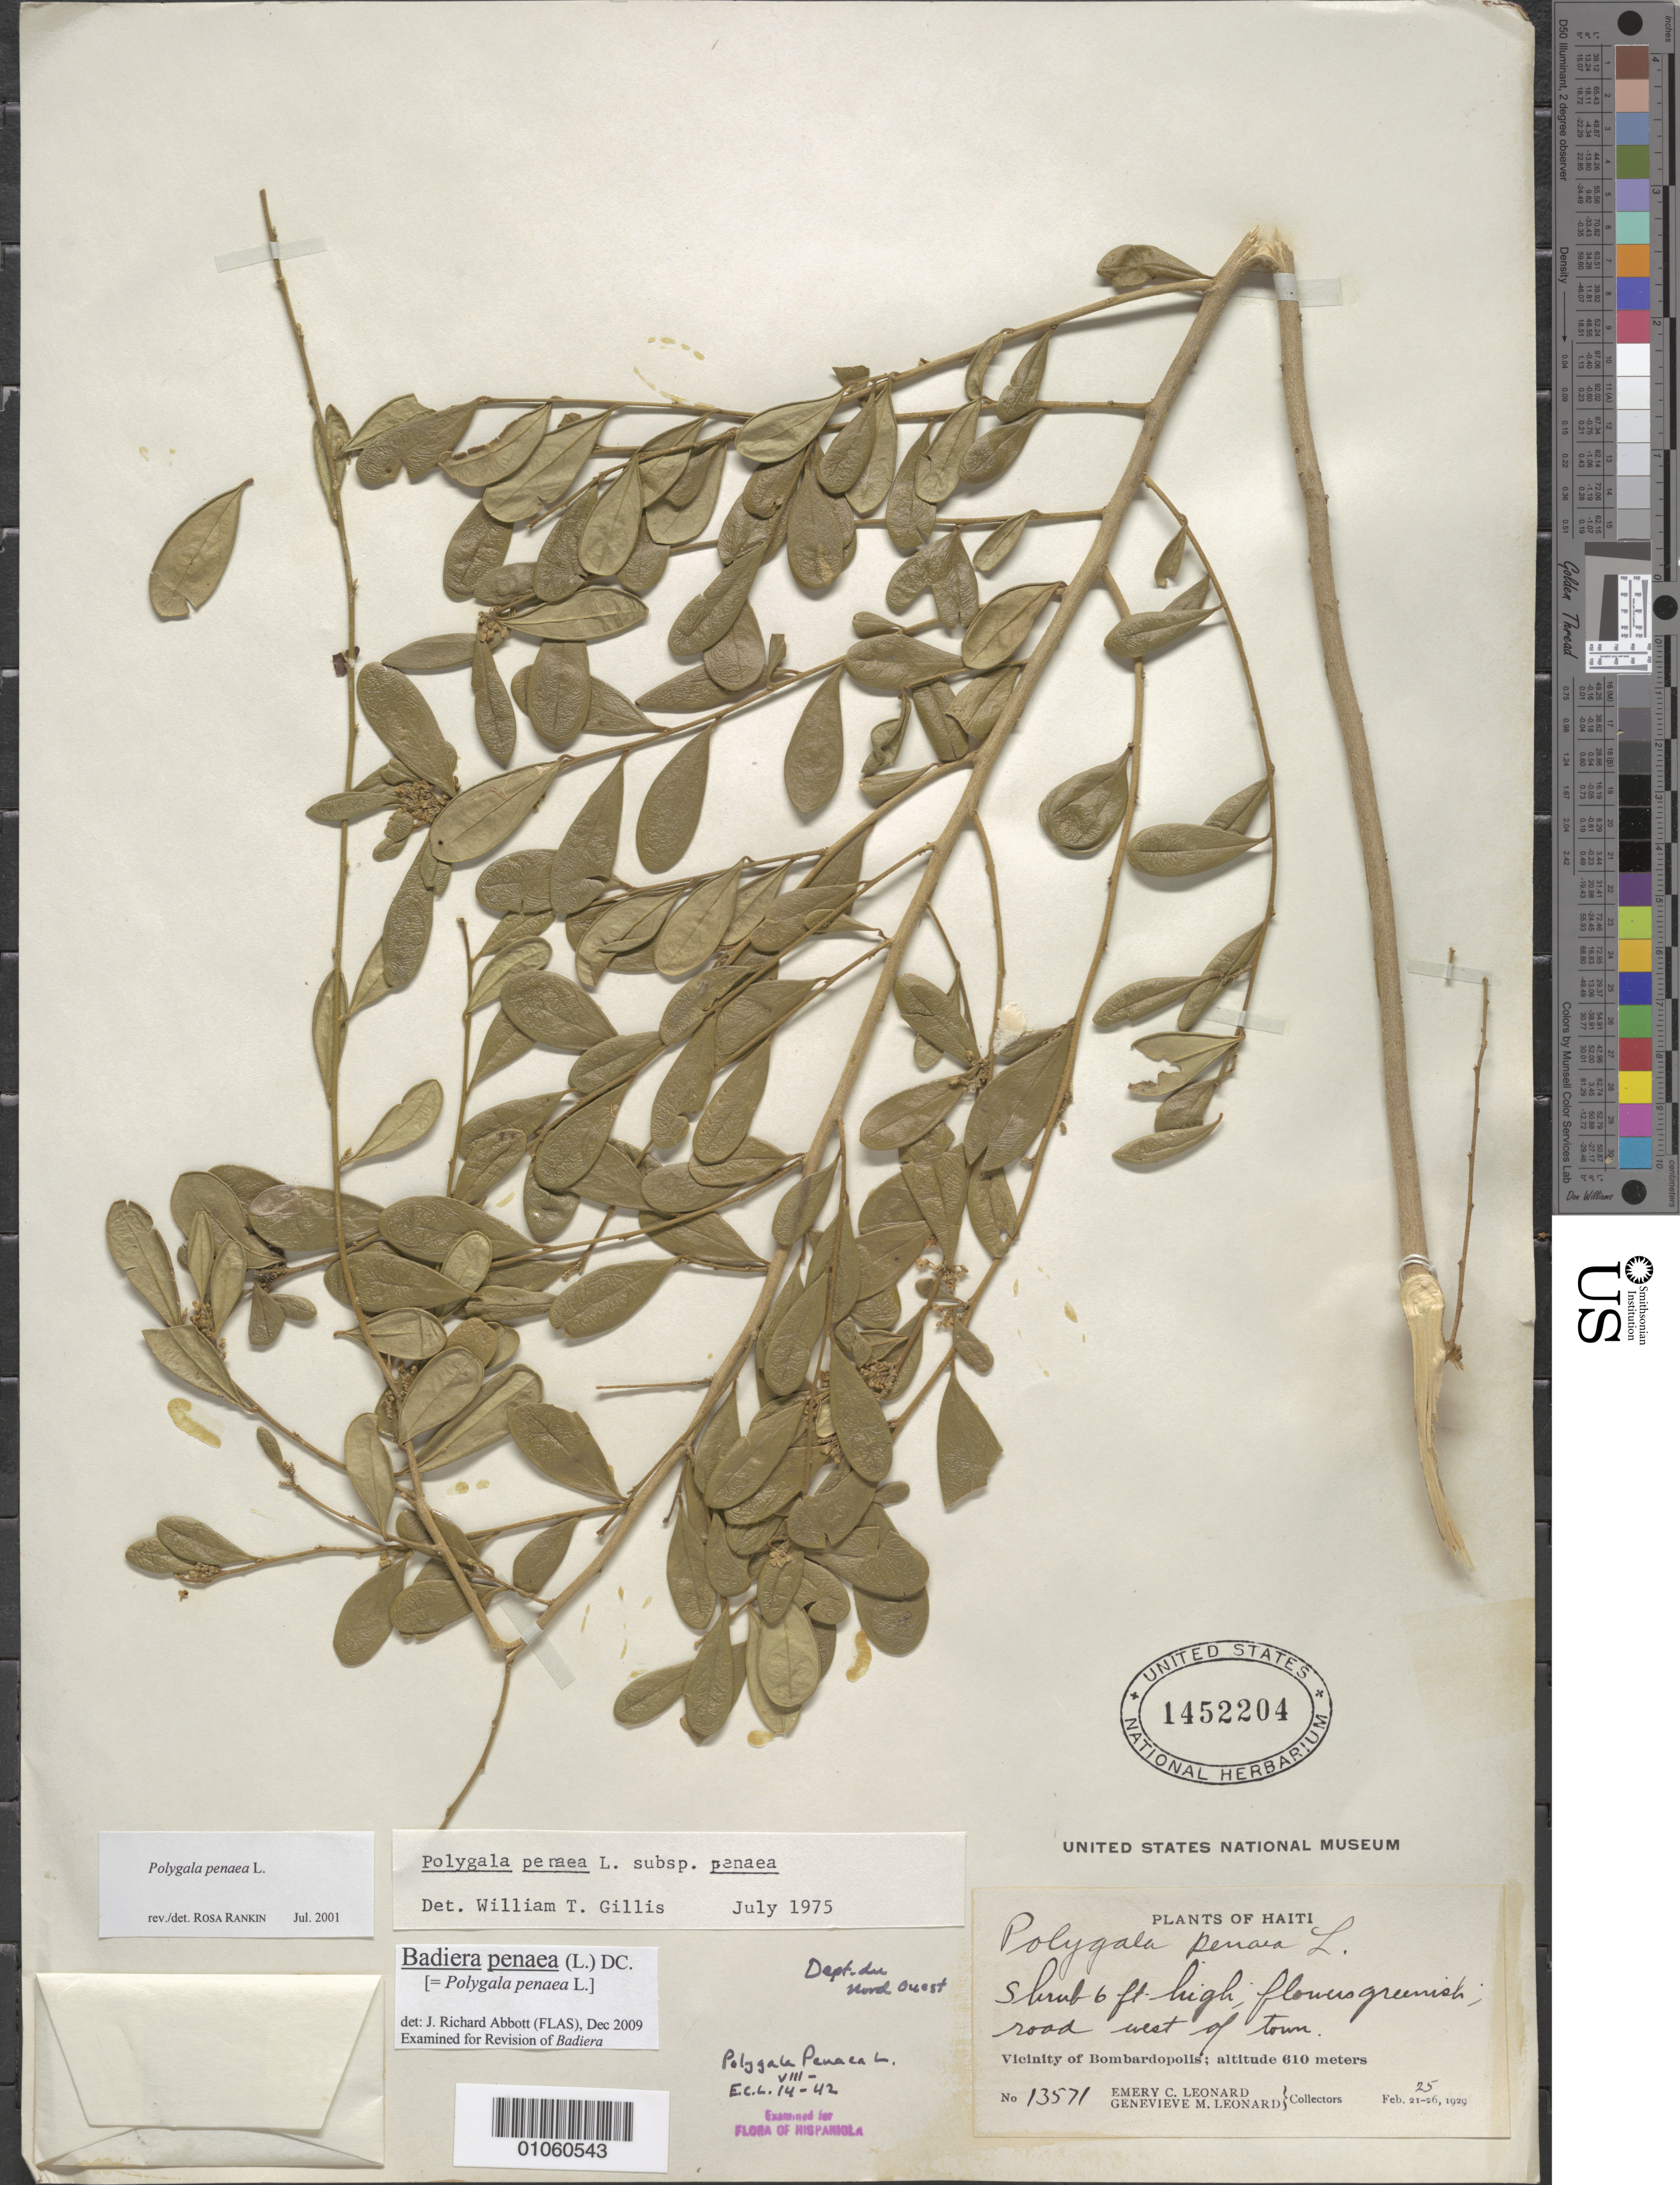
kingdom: Plantae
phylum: Tracheophyta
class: Magnoliopsida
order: Fabales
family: Polygalaceae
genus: Badiera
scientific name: Badiera penaea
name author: (L.) DC.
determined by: Abbott, J. R., (FLAS)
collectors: E. C. Leonard & G. M. Leonard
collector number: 13571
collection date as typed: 25 Feb 1929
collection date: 1929-02-25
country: Haiti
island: Hispaniola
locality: Bombardopolis vicinity, road W of town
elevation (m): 610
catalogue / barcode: US 1452204